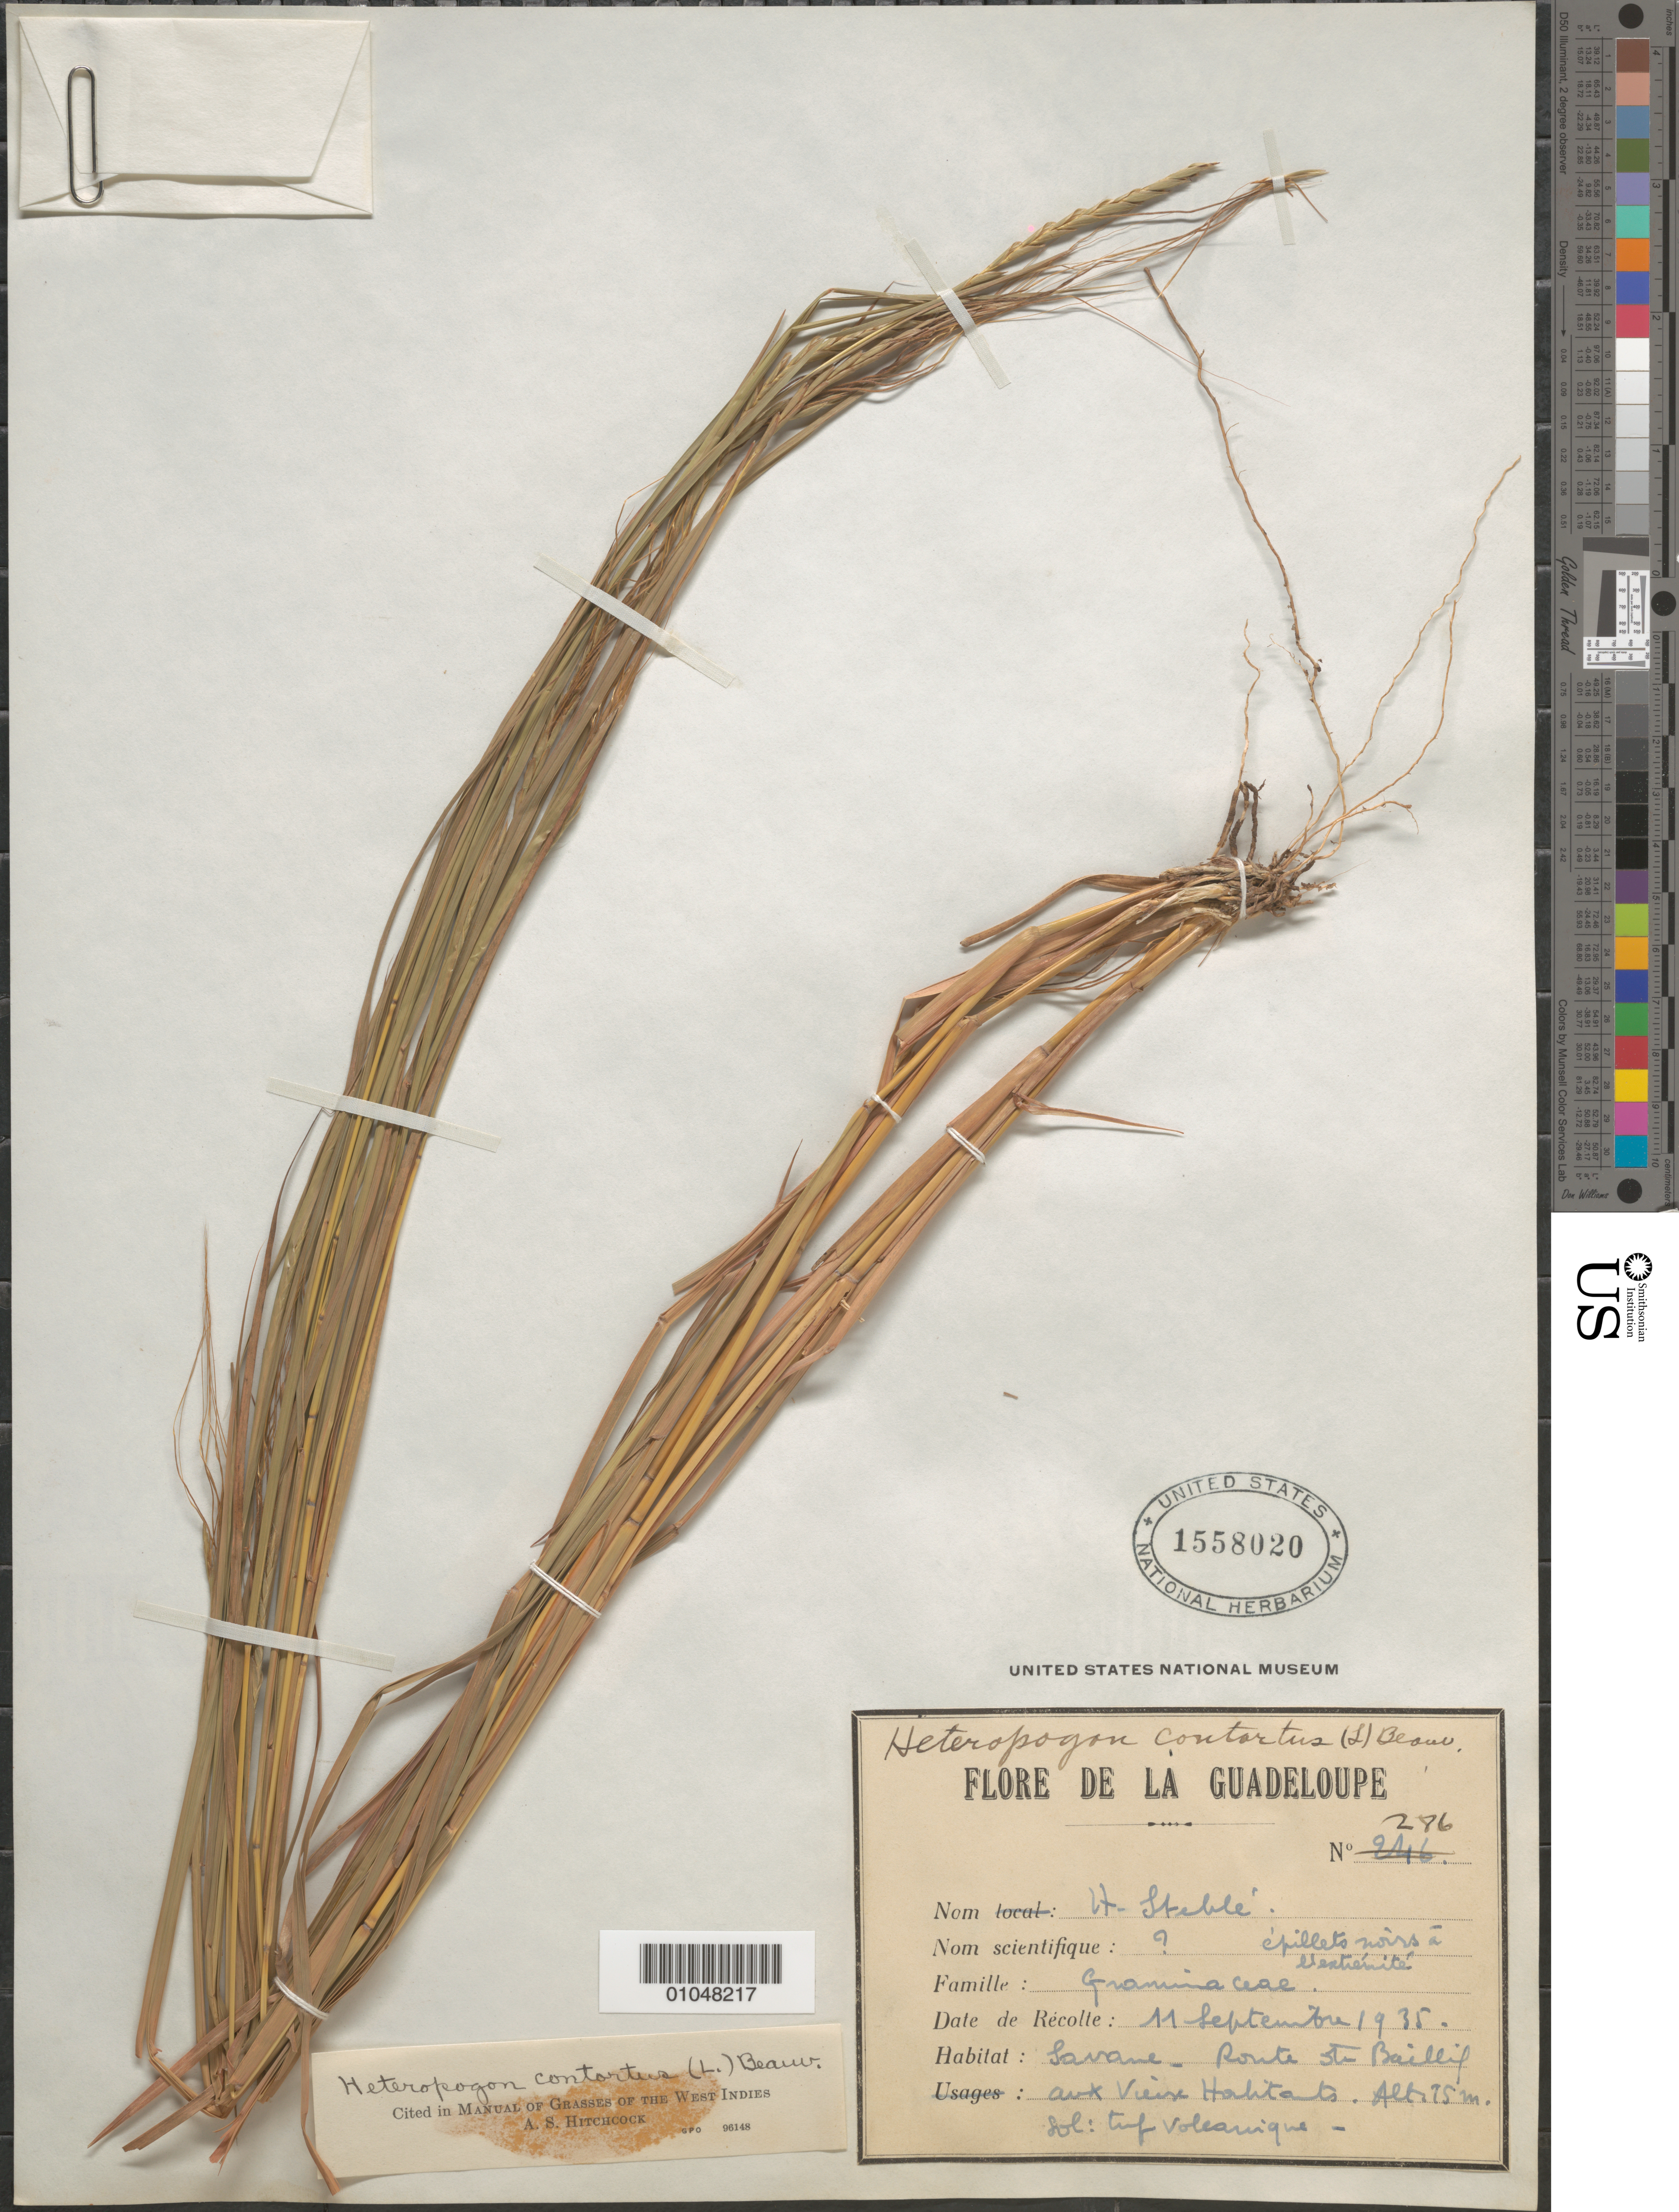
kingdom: Plantae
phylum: Tracheophyta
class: Liliopsida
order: Poales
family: Poaceae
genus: Heteropogon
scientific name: Heteropogon contortus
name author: (L.) P. Beauv. ex Roem. & Schult.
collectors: H. Stehlé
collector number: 286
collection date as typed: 19 Sep 1935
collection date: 1935-09-19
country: Guadeloupe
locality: Savanna, Route St. Baillif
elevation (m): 75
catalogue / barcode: US 1558020